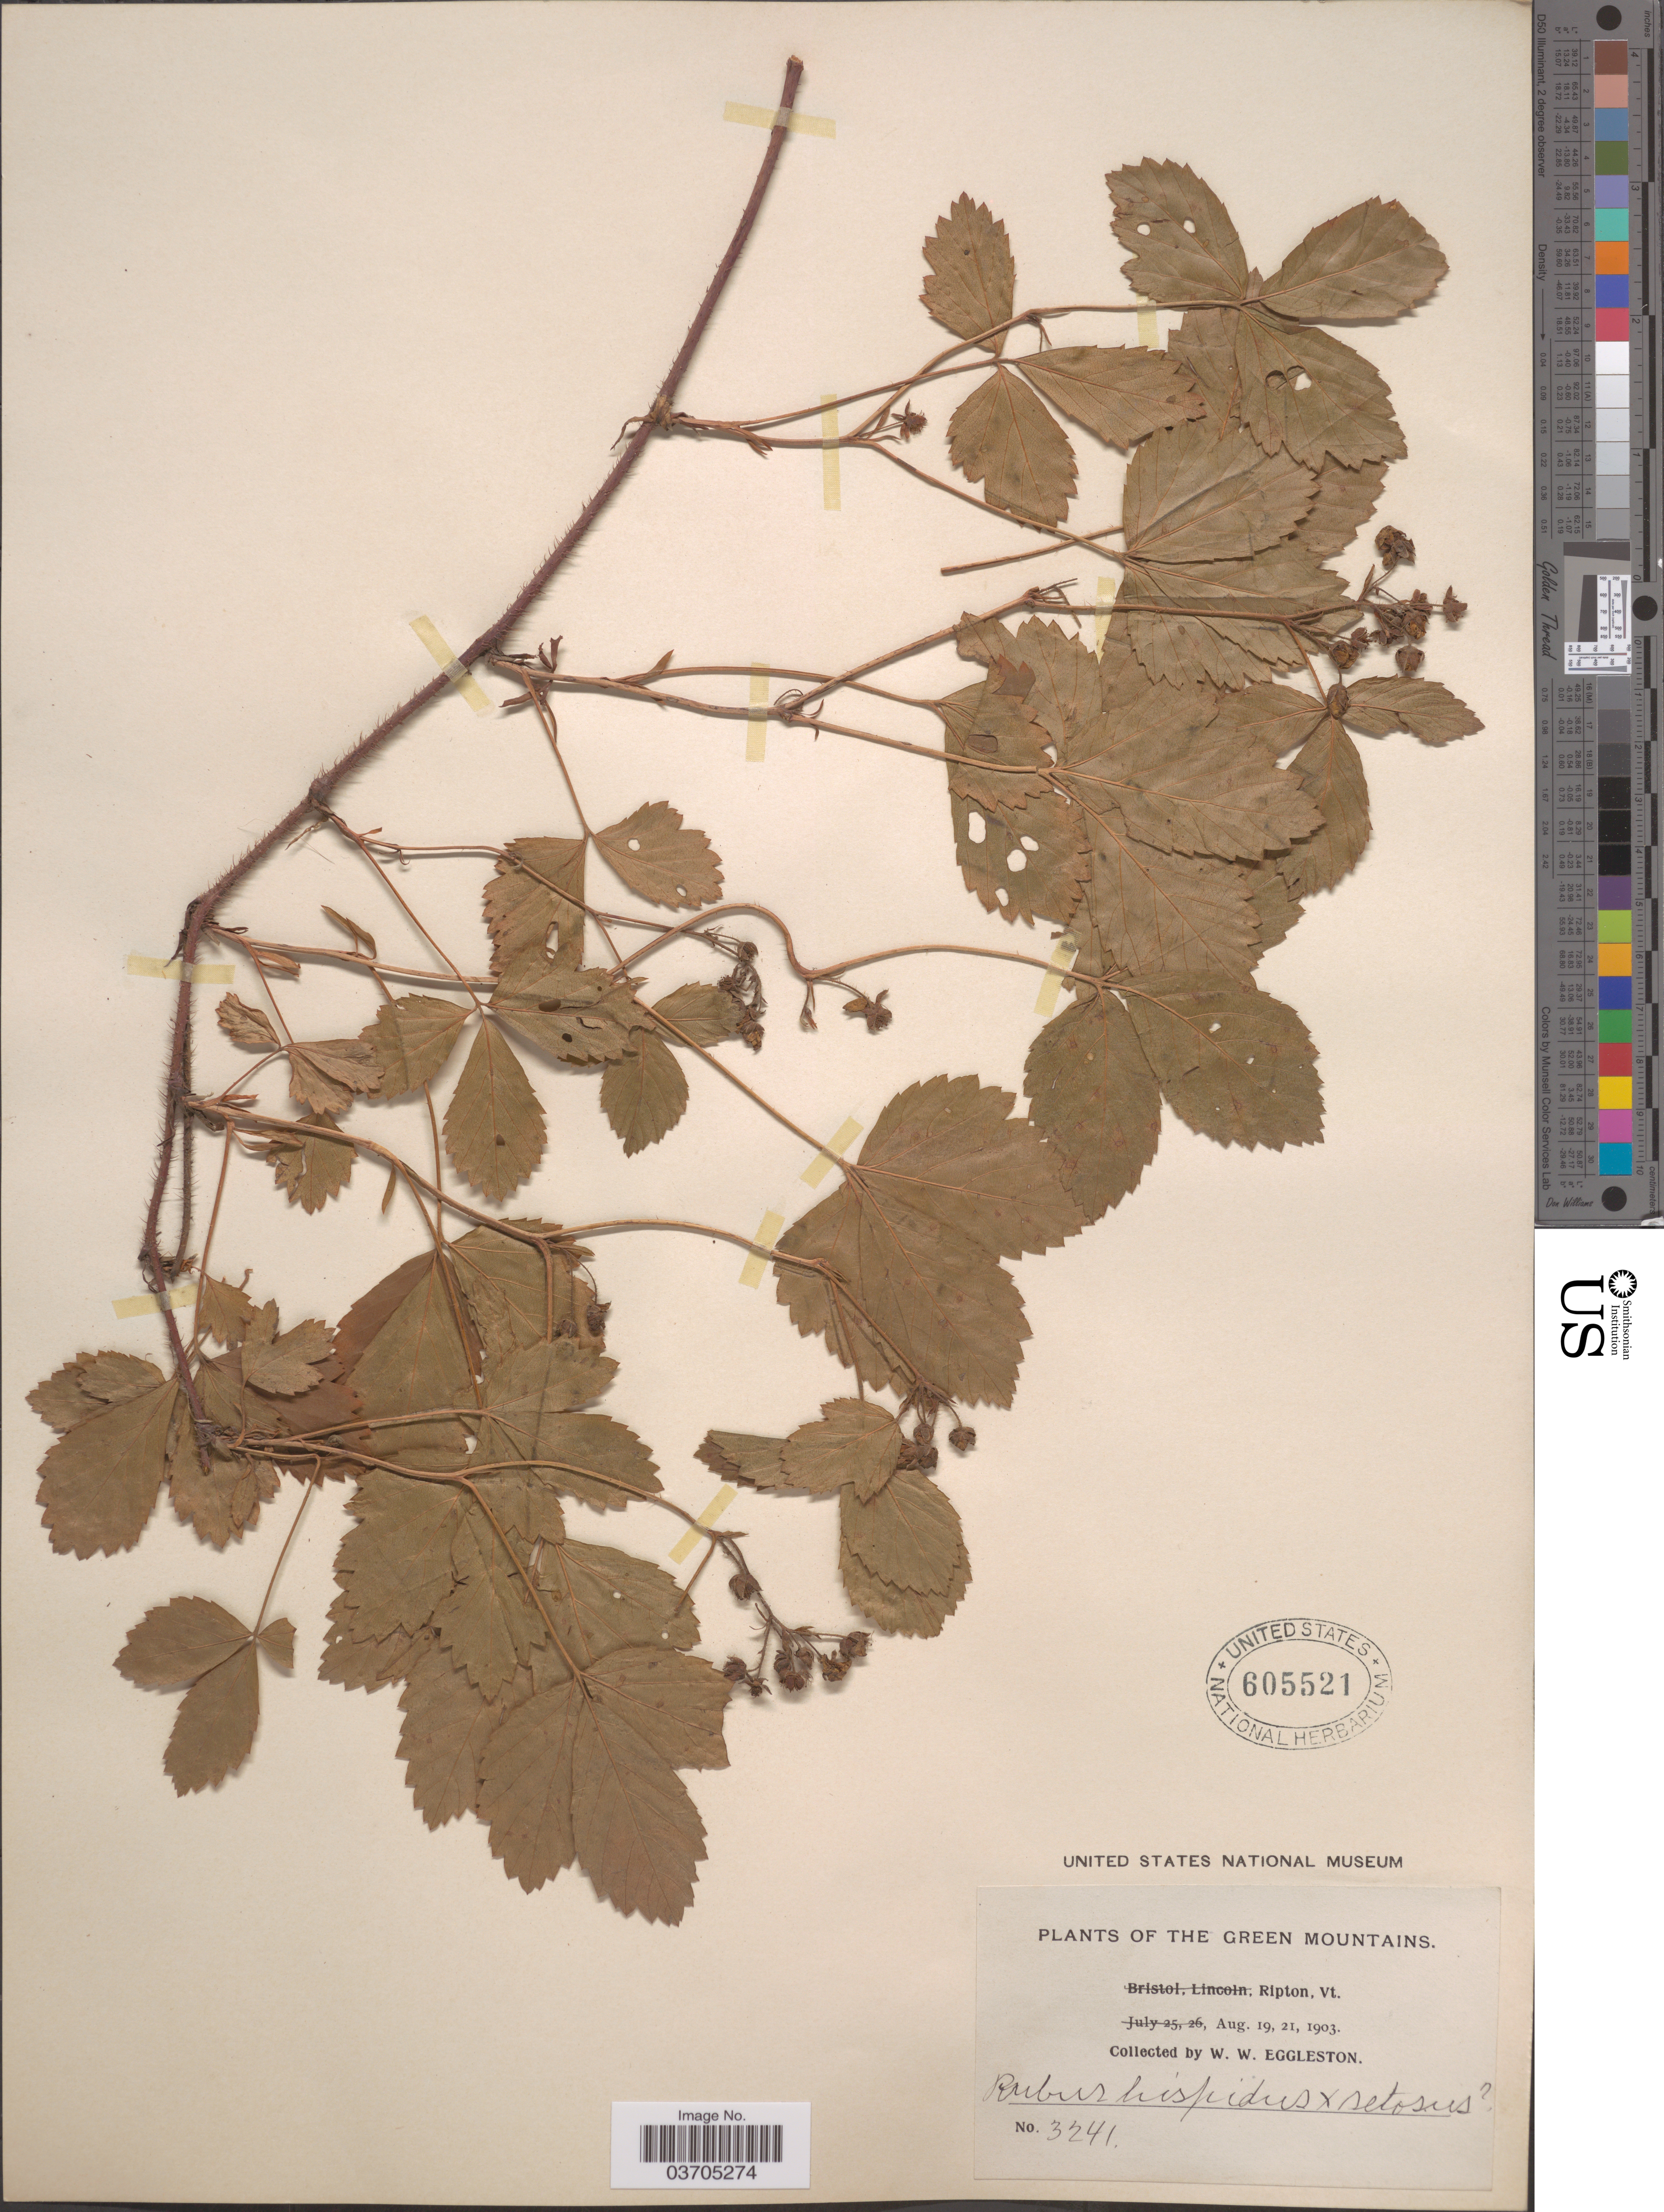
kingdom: Plantae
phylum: Tracheophyta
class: Magnoliopsida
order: Rosales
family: Rosaceae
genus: Rubus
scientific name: Rubus hispidus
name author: L.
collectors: W. W. Eggleston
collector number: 3241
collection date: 1903-08-19/1903-08-21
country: United States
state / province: Vermont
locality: Green Mountains. Ripton.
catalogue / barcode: US 605521